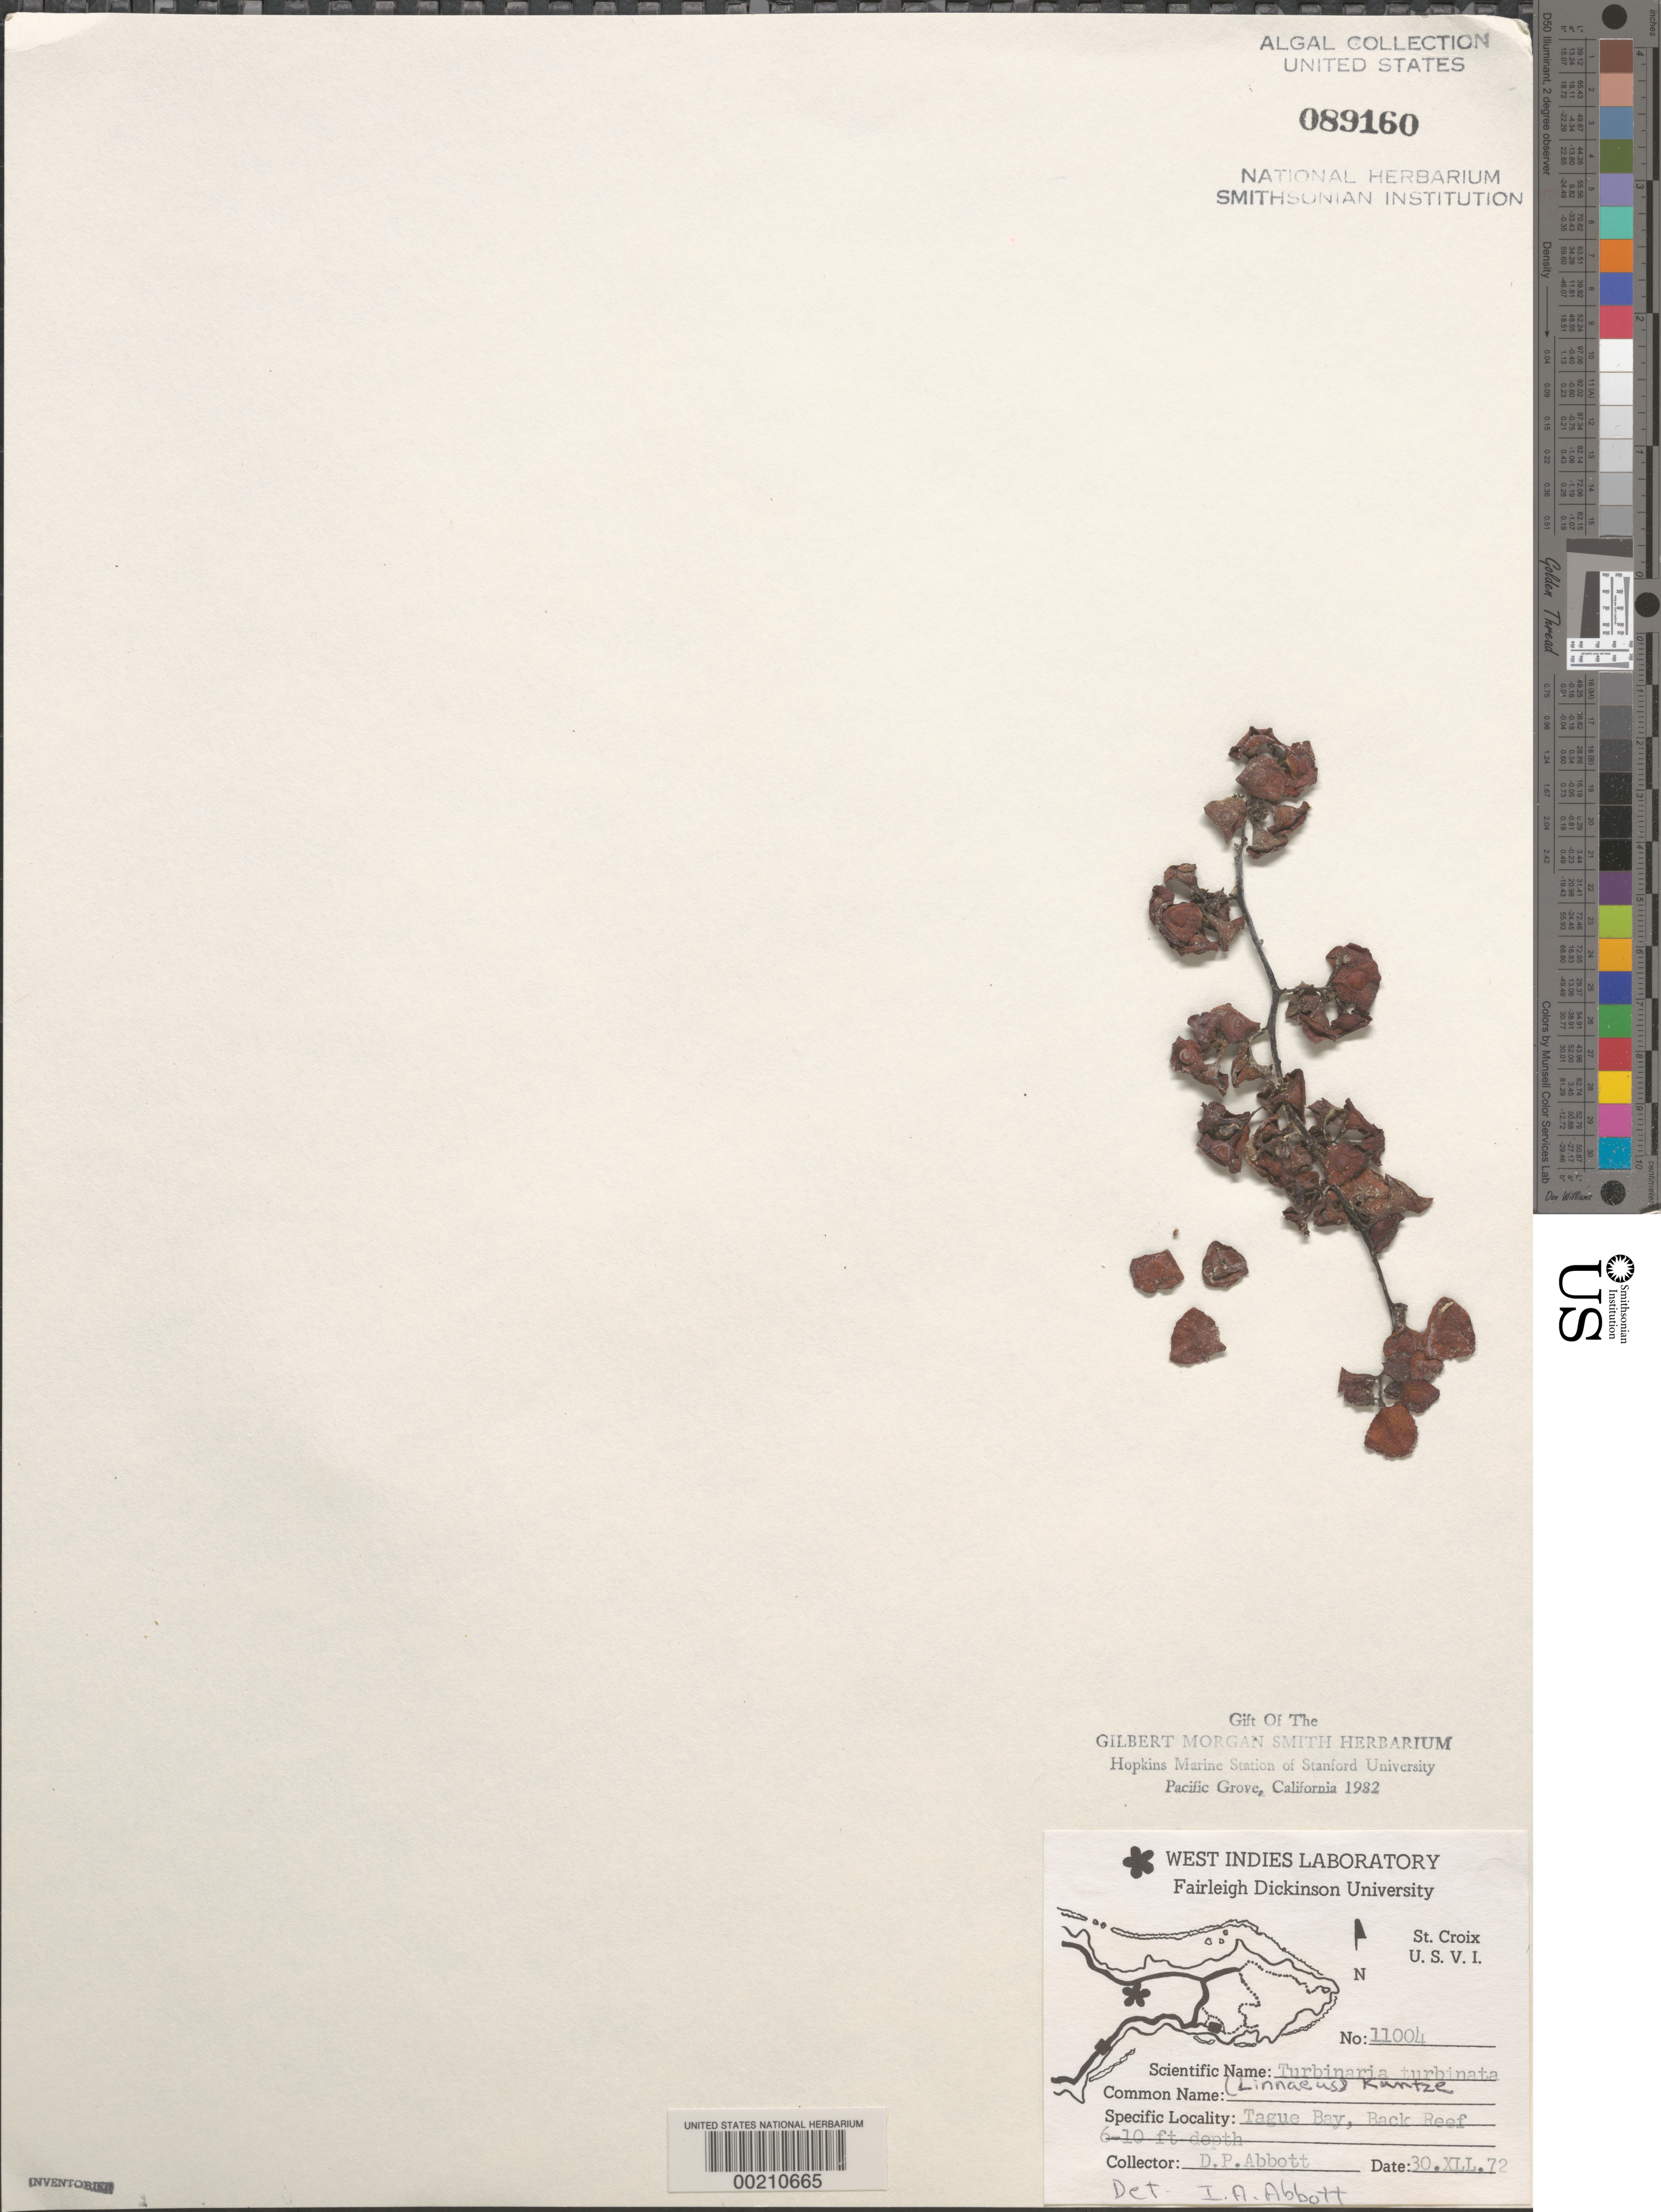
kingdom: Chromista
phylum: Ochrophyta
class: Phaeophyceae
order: Fucales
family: Sargassaceae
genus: Turbinaria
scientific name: Turbinaria turbinata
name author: (L.) Kuntze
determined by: Abbott, Isabella A.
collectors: D. P. Abbott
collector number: IAA 11004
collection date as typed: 30 Dec 1972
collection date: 1972-12-30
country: U.S. Virgin Islands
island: St. Croix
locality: Tague Bay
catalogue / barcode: US 89160